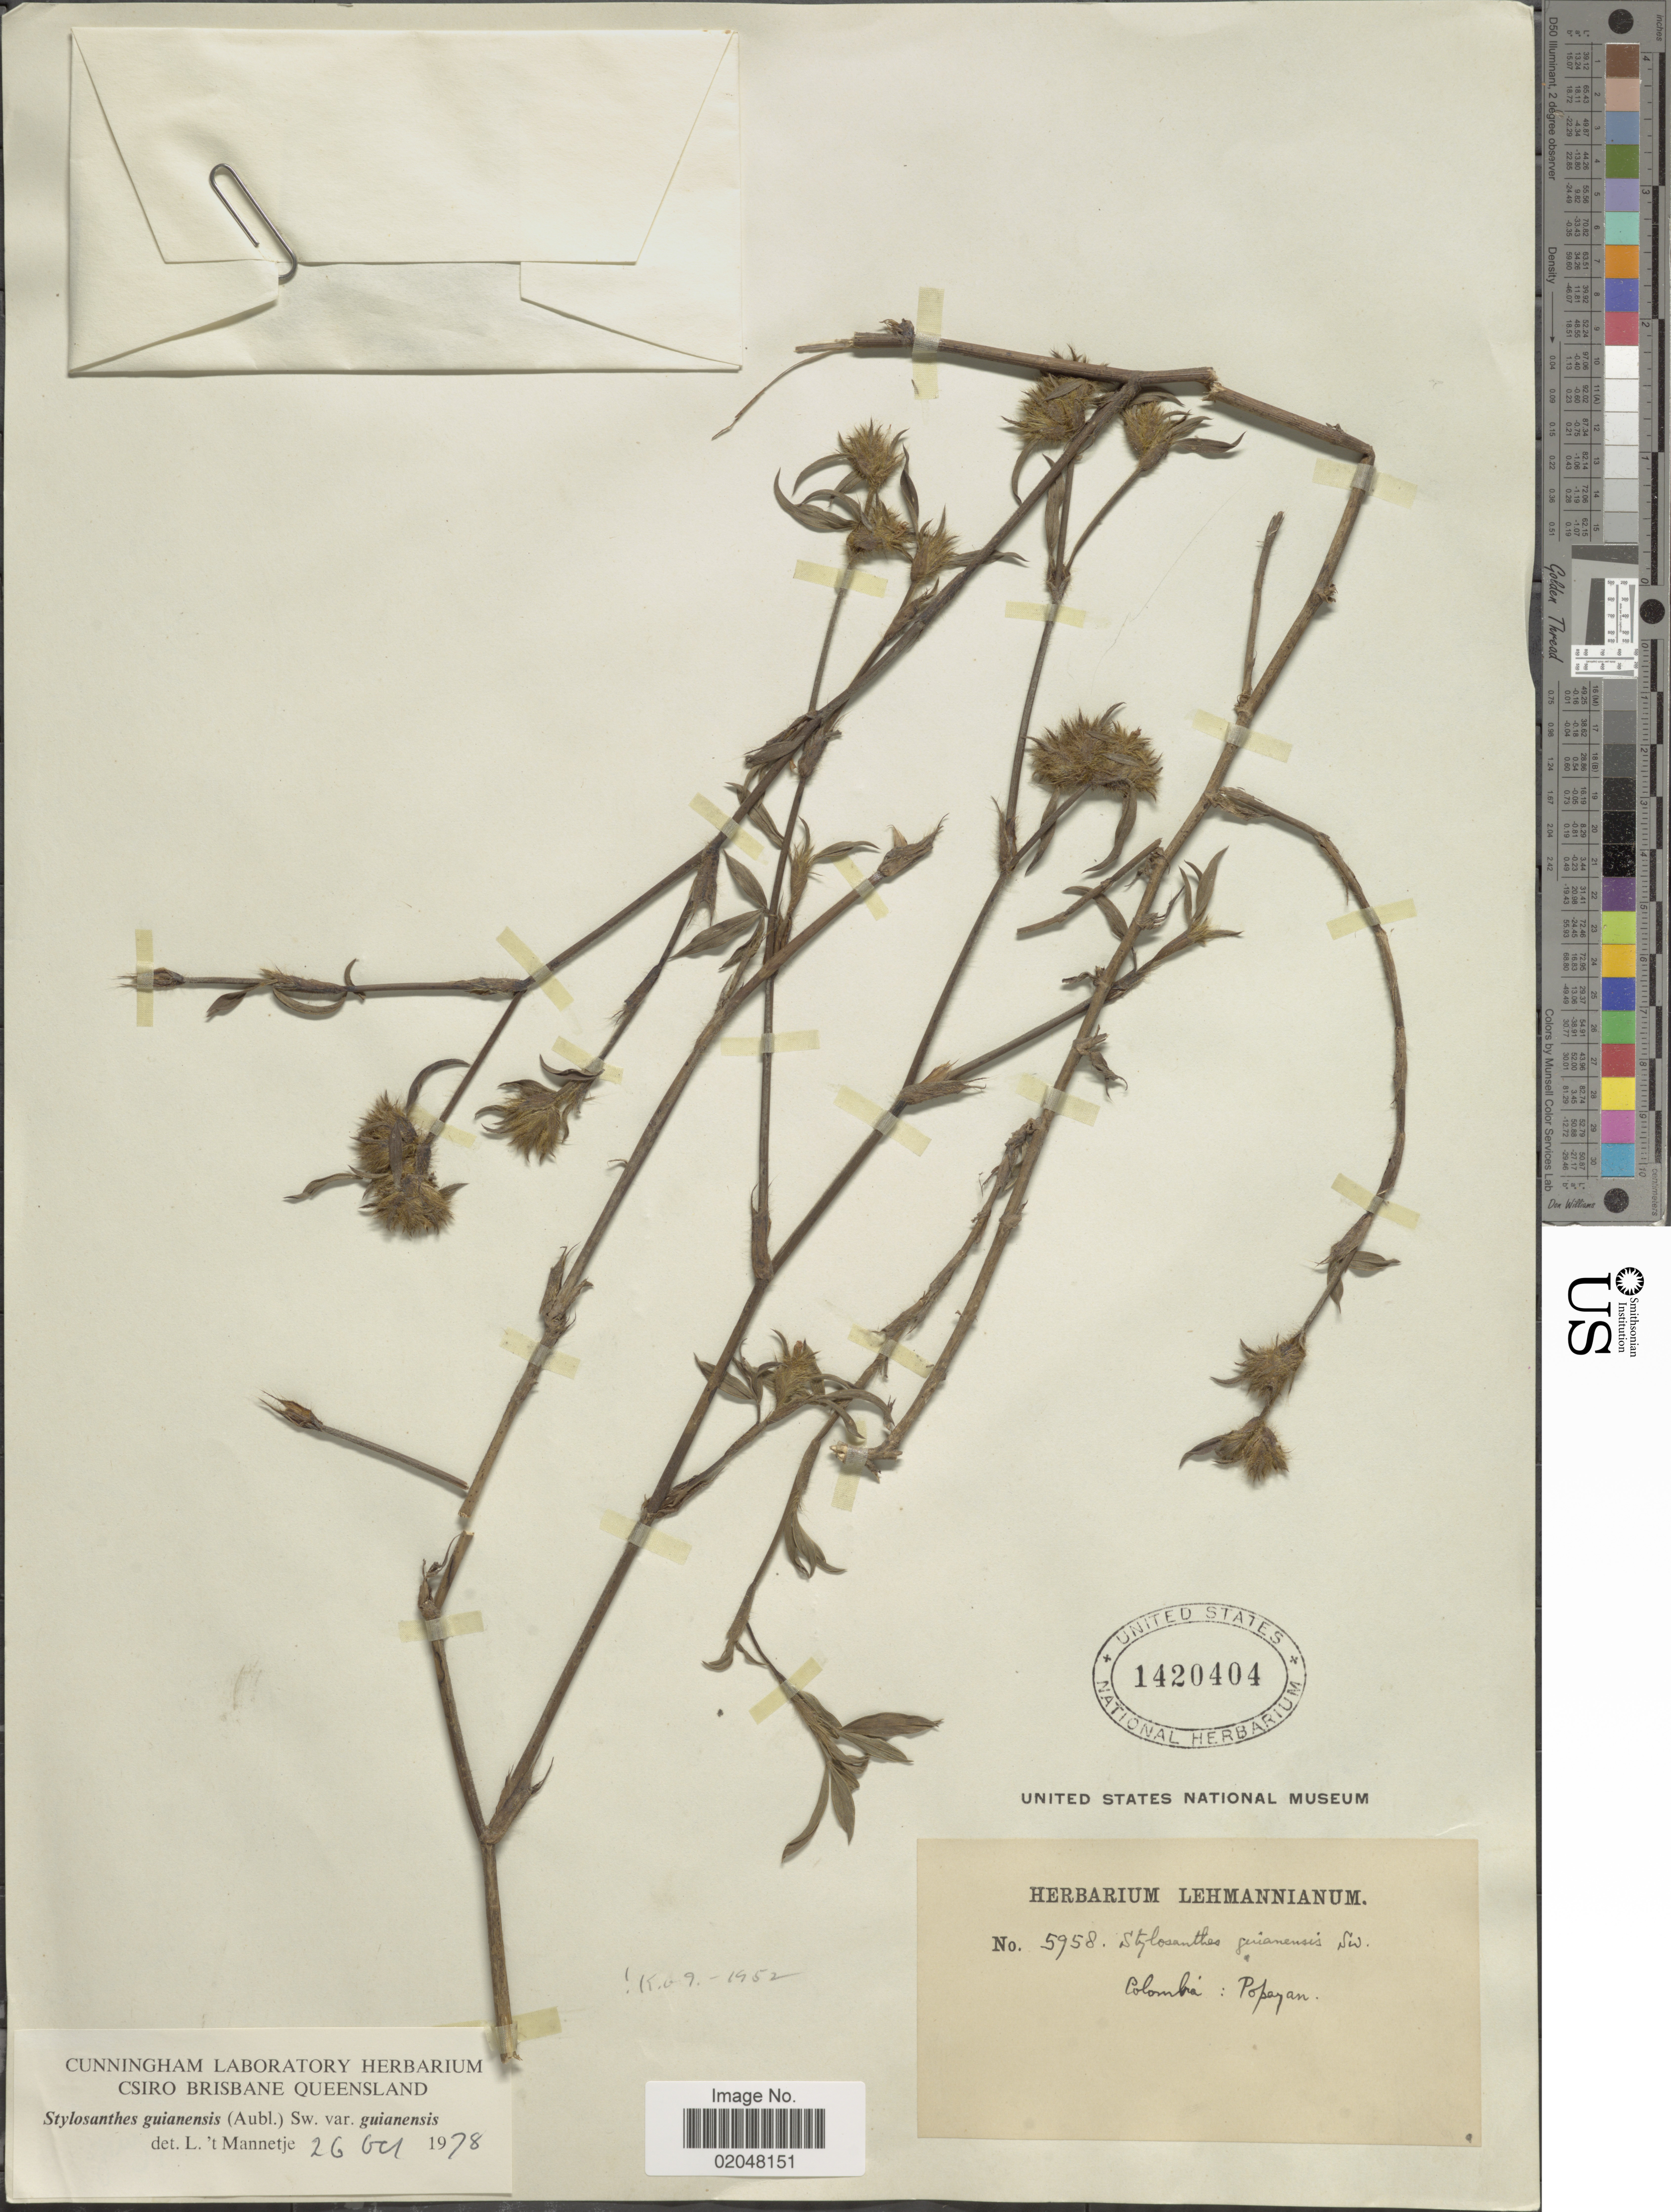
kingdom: Plantae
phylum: Tracheophyta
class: Magnoliopsida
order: Fabales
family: Fabaceae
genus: Stylosanthes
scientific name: Stylosanthes guianensis var. guianensis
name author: (Aubl.) Sw.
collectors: ex herb. Lehmannianum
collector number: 5958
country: Colombia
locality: Popayan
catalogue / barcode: US 1420404